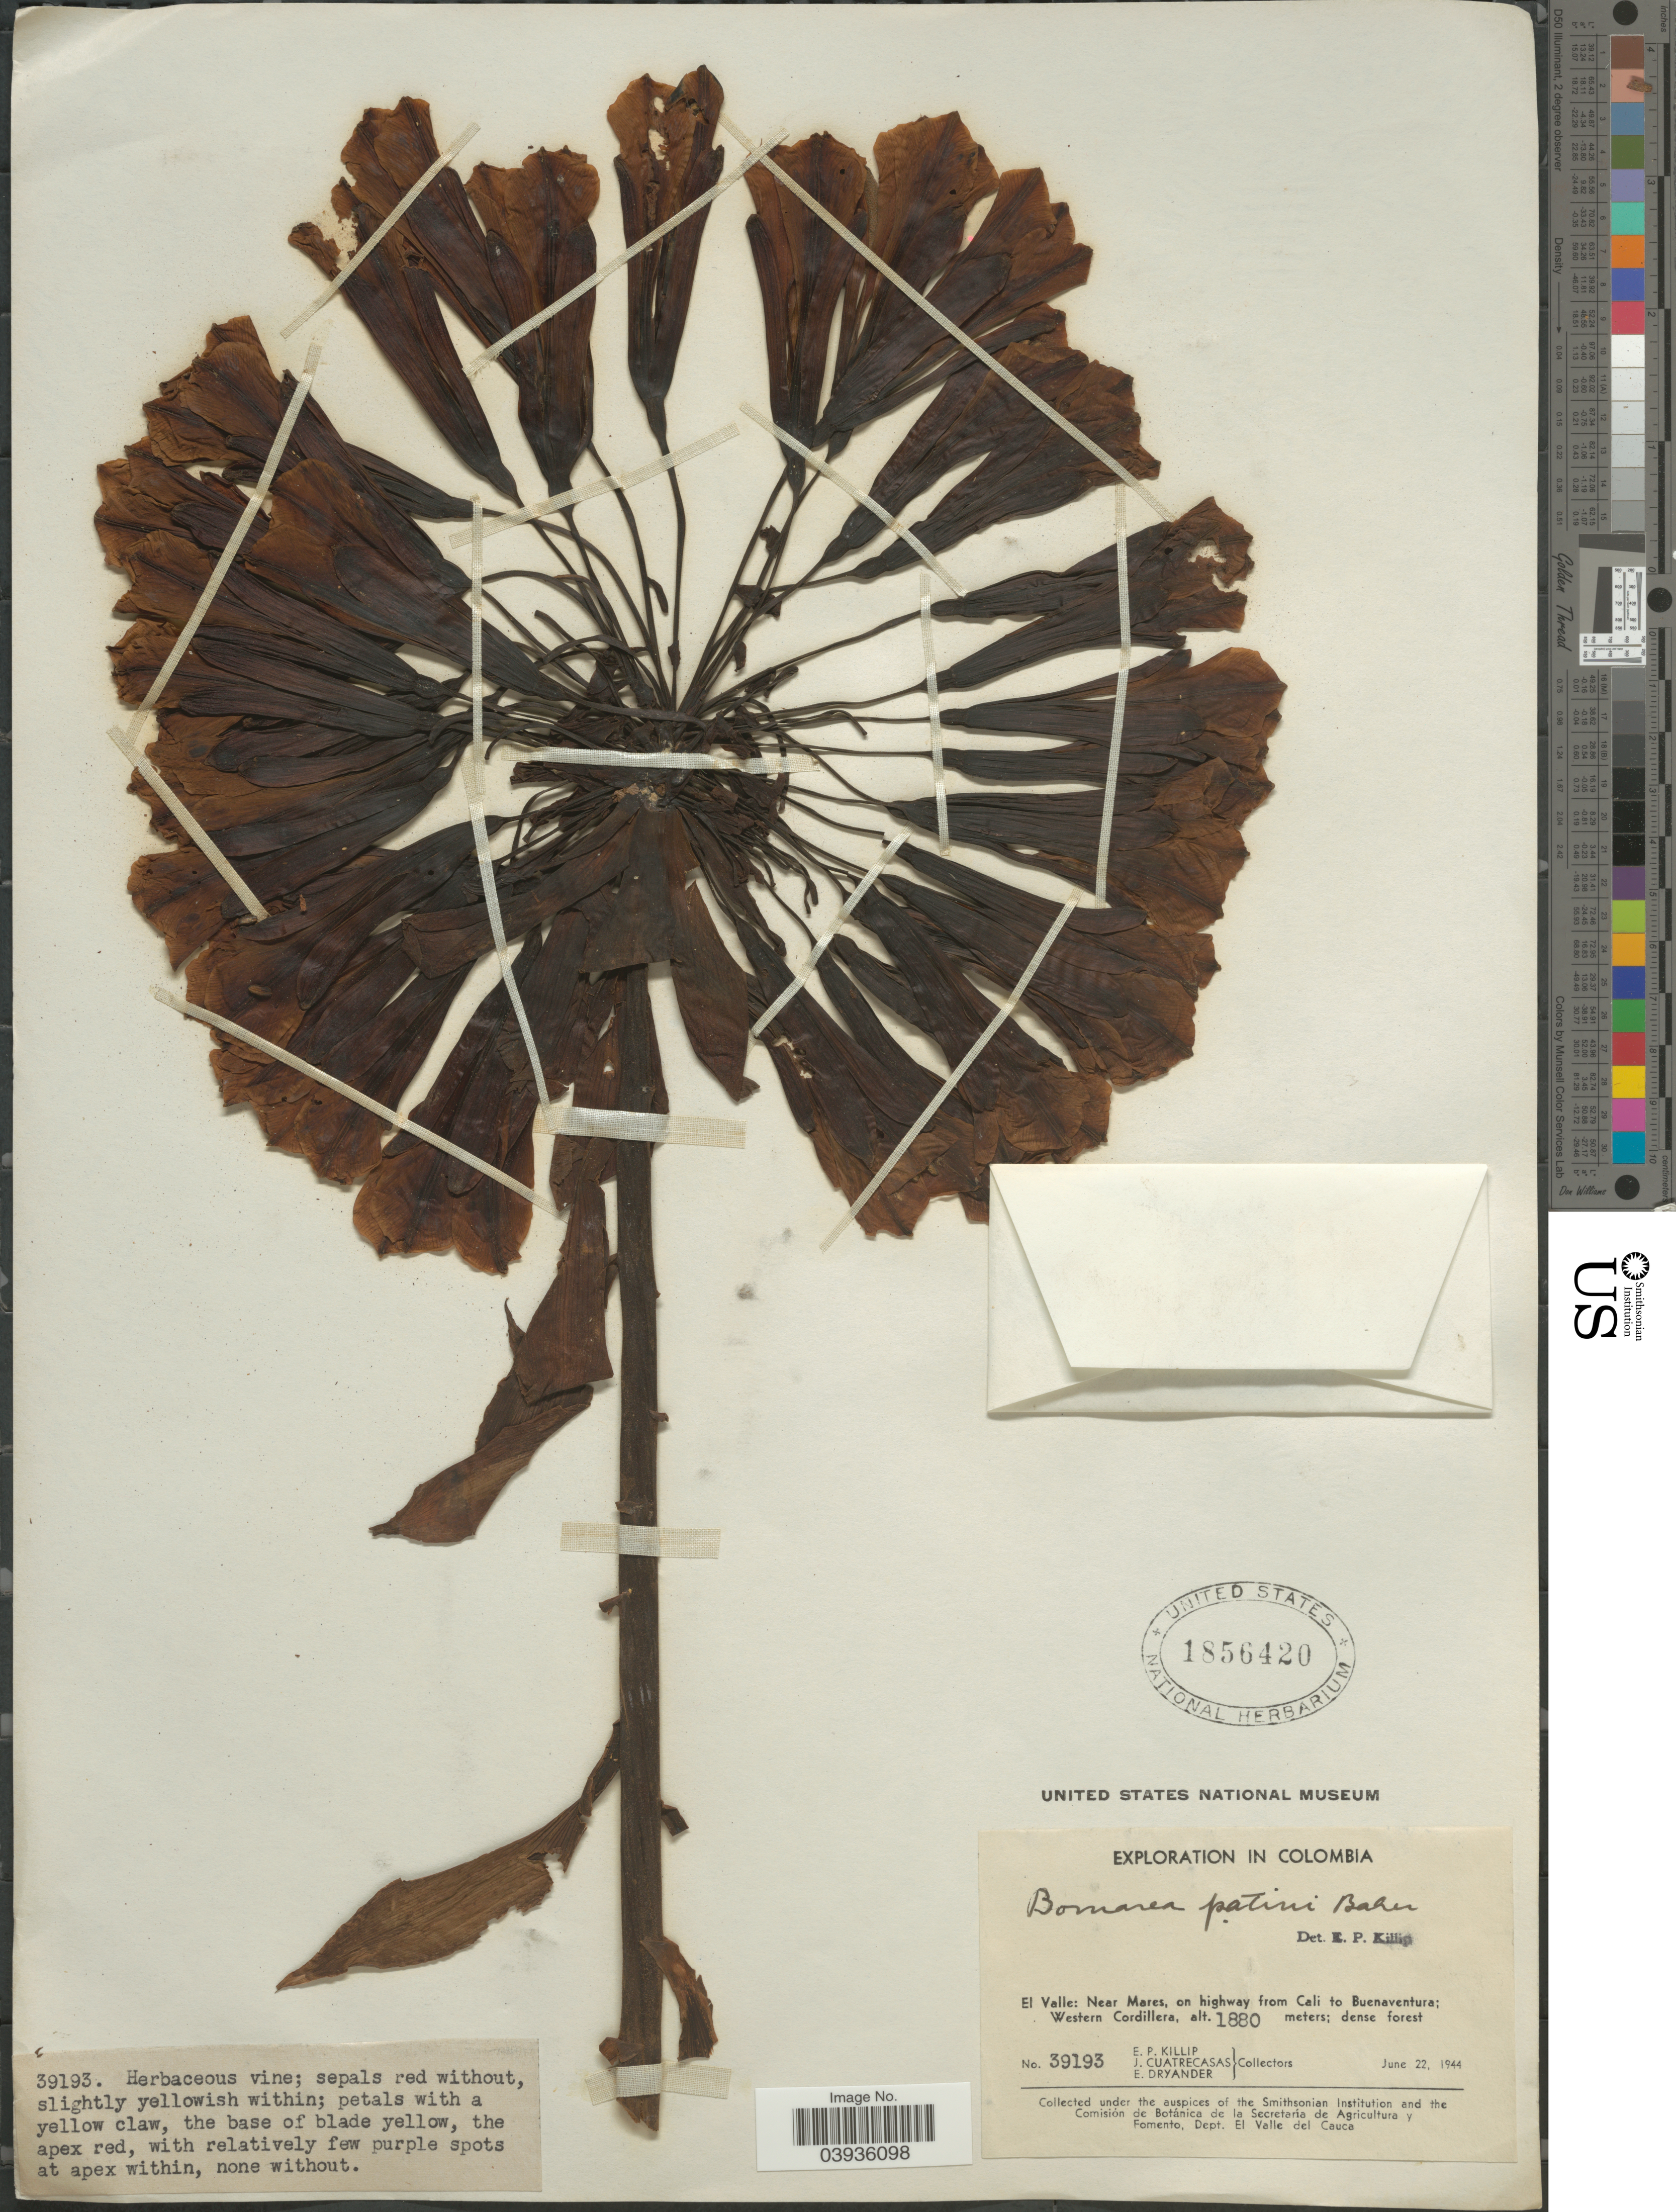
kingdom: Plantae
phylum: Tracheophyta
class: Liliopsida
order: Liliales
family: Alstroemeriaceae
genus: Bomarea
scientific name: Bomarea patinii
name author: Baker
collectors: E. P. Killip, J. Cuatrecasas & E. Dryander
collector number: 39193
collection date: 1944-06-22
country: Colombia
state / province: Valle del Cauca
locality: El Valle: Near Mares, on highway from Cali to Buenaventura; Western Cordillera.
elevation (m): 1880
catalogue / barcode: US 1856420